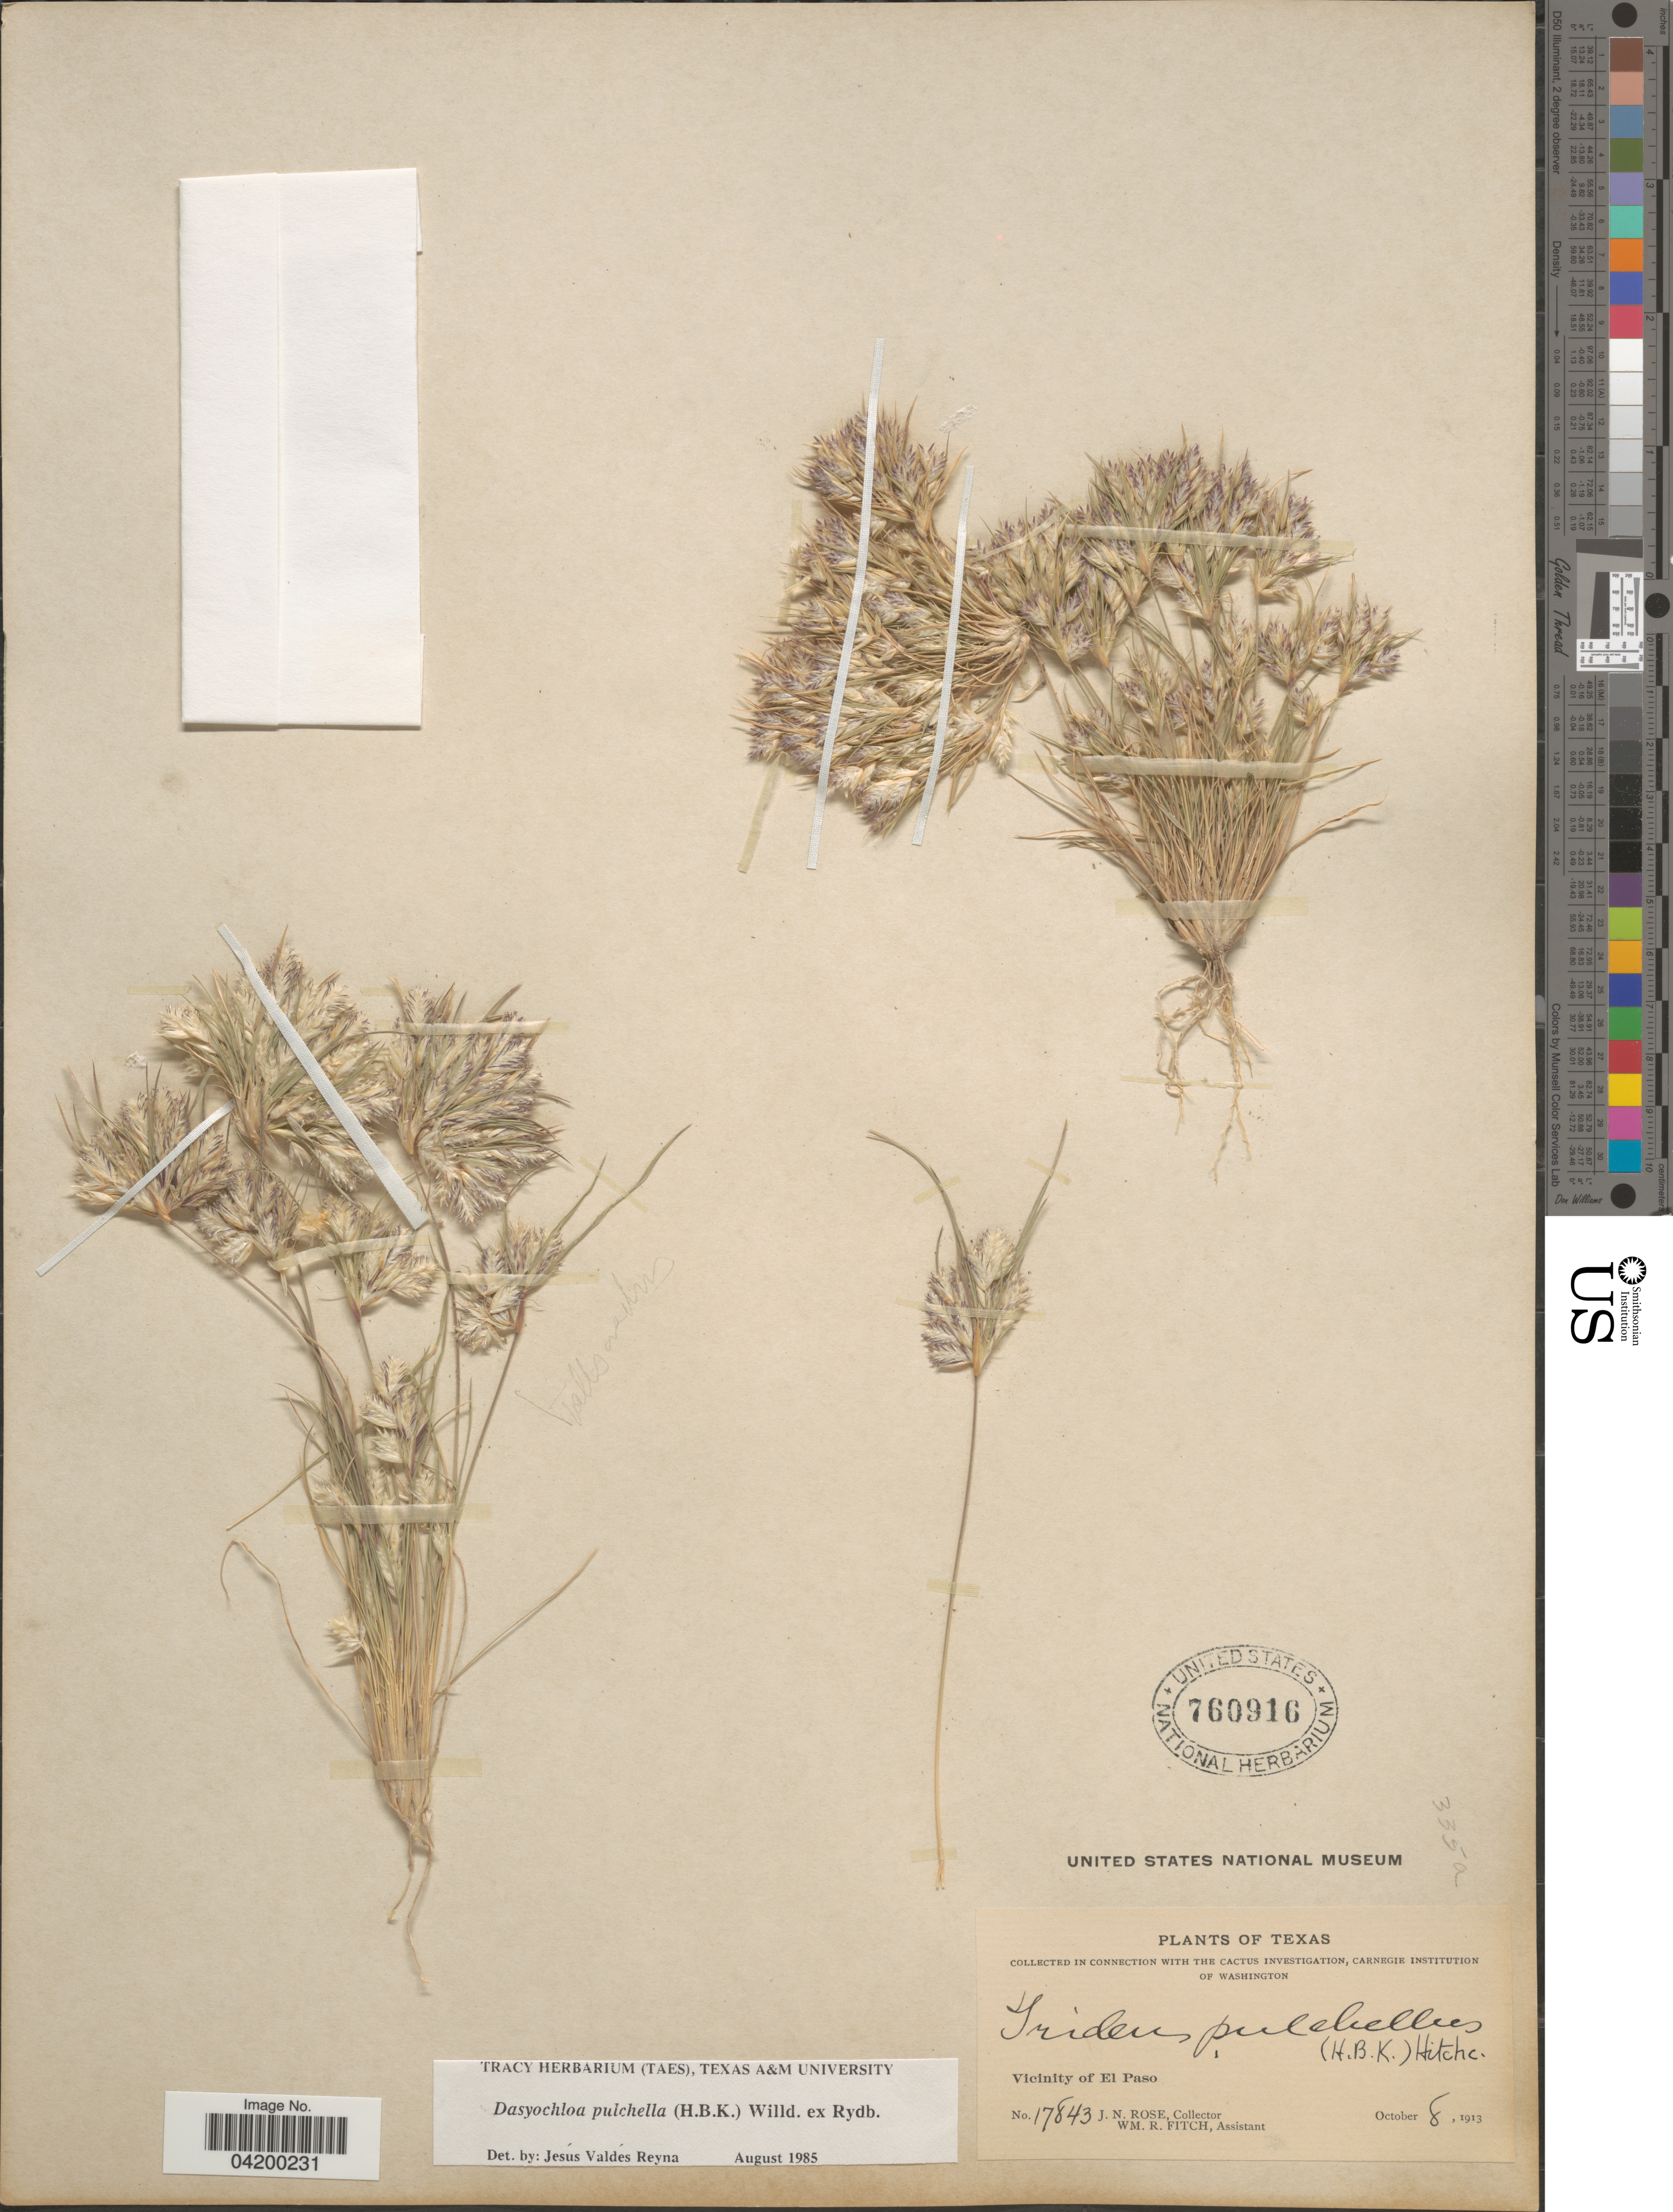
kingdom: Plantae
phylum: Tracheophyta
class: Liliopsida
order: Poales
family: Poaceae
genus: Dasyochloa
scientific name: Dasyochloa pulchella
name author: (Kunth) Willd. ex Rydb.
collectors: J. N. Rose & W. R. Fitch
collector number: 17843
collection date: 1913-10-08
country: United States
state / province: Texas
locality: Vicinity of El Paso.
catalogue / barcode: US 760916